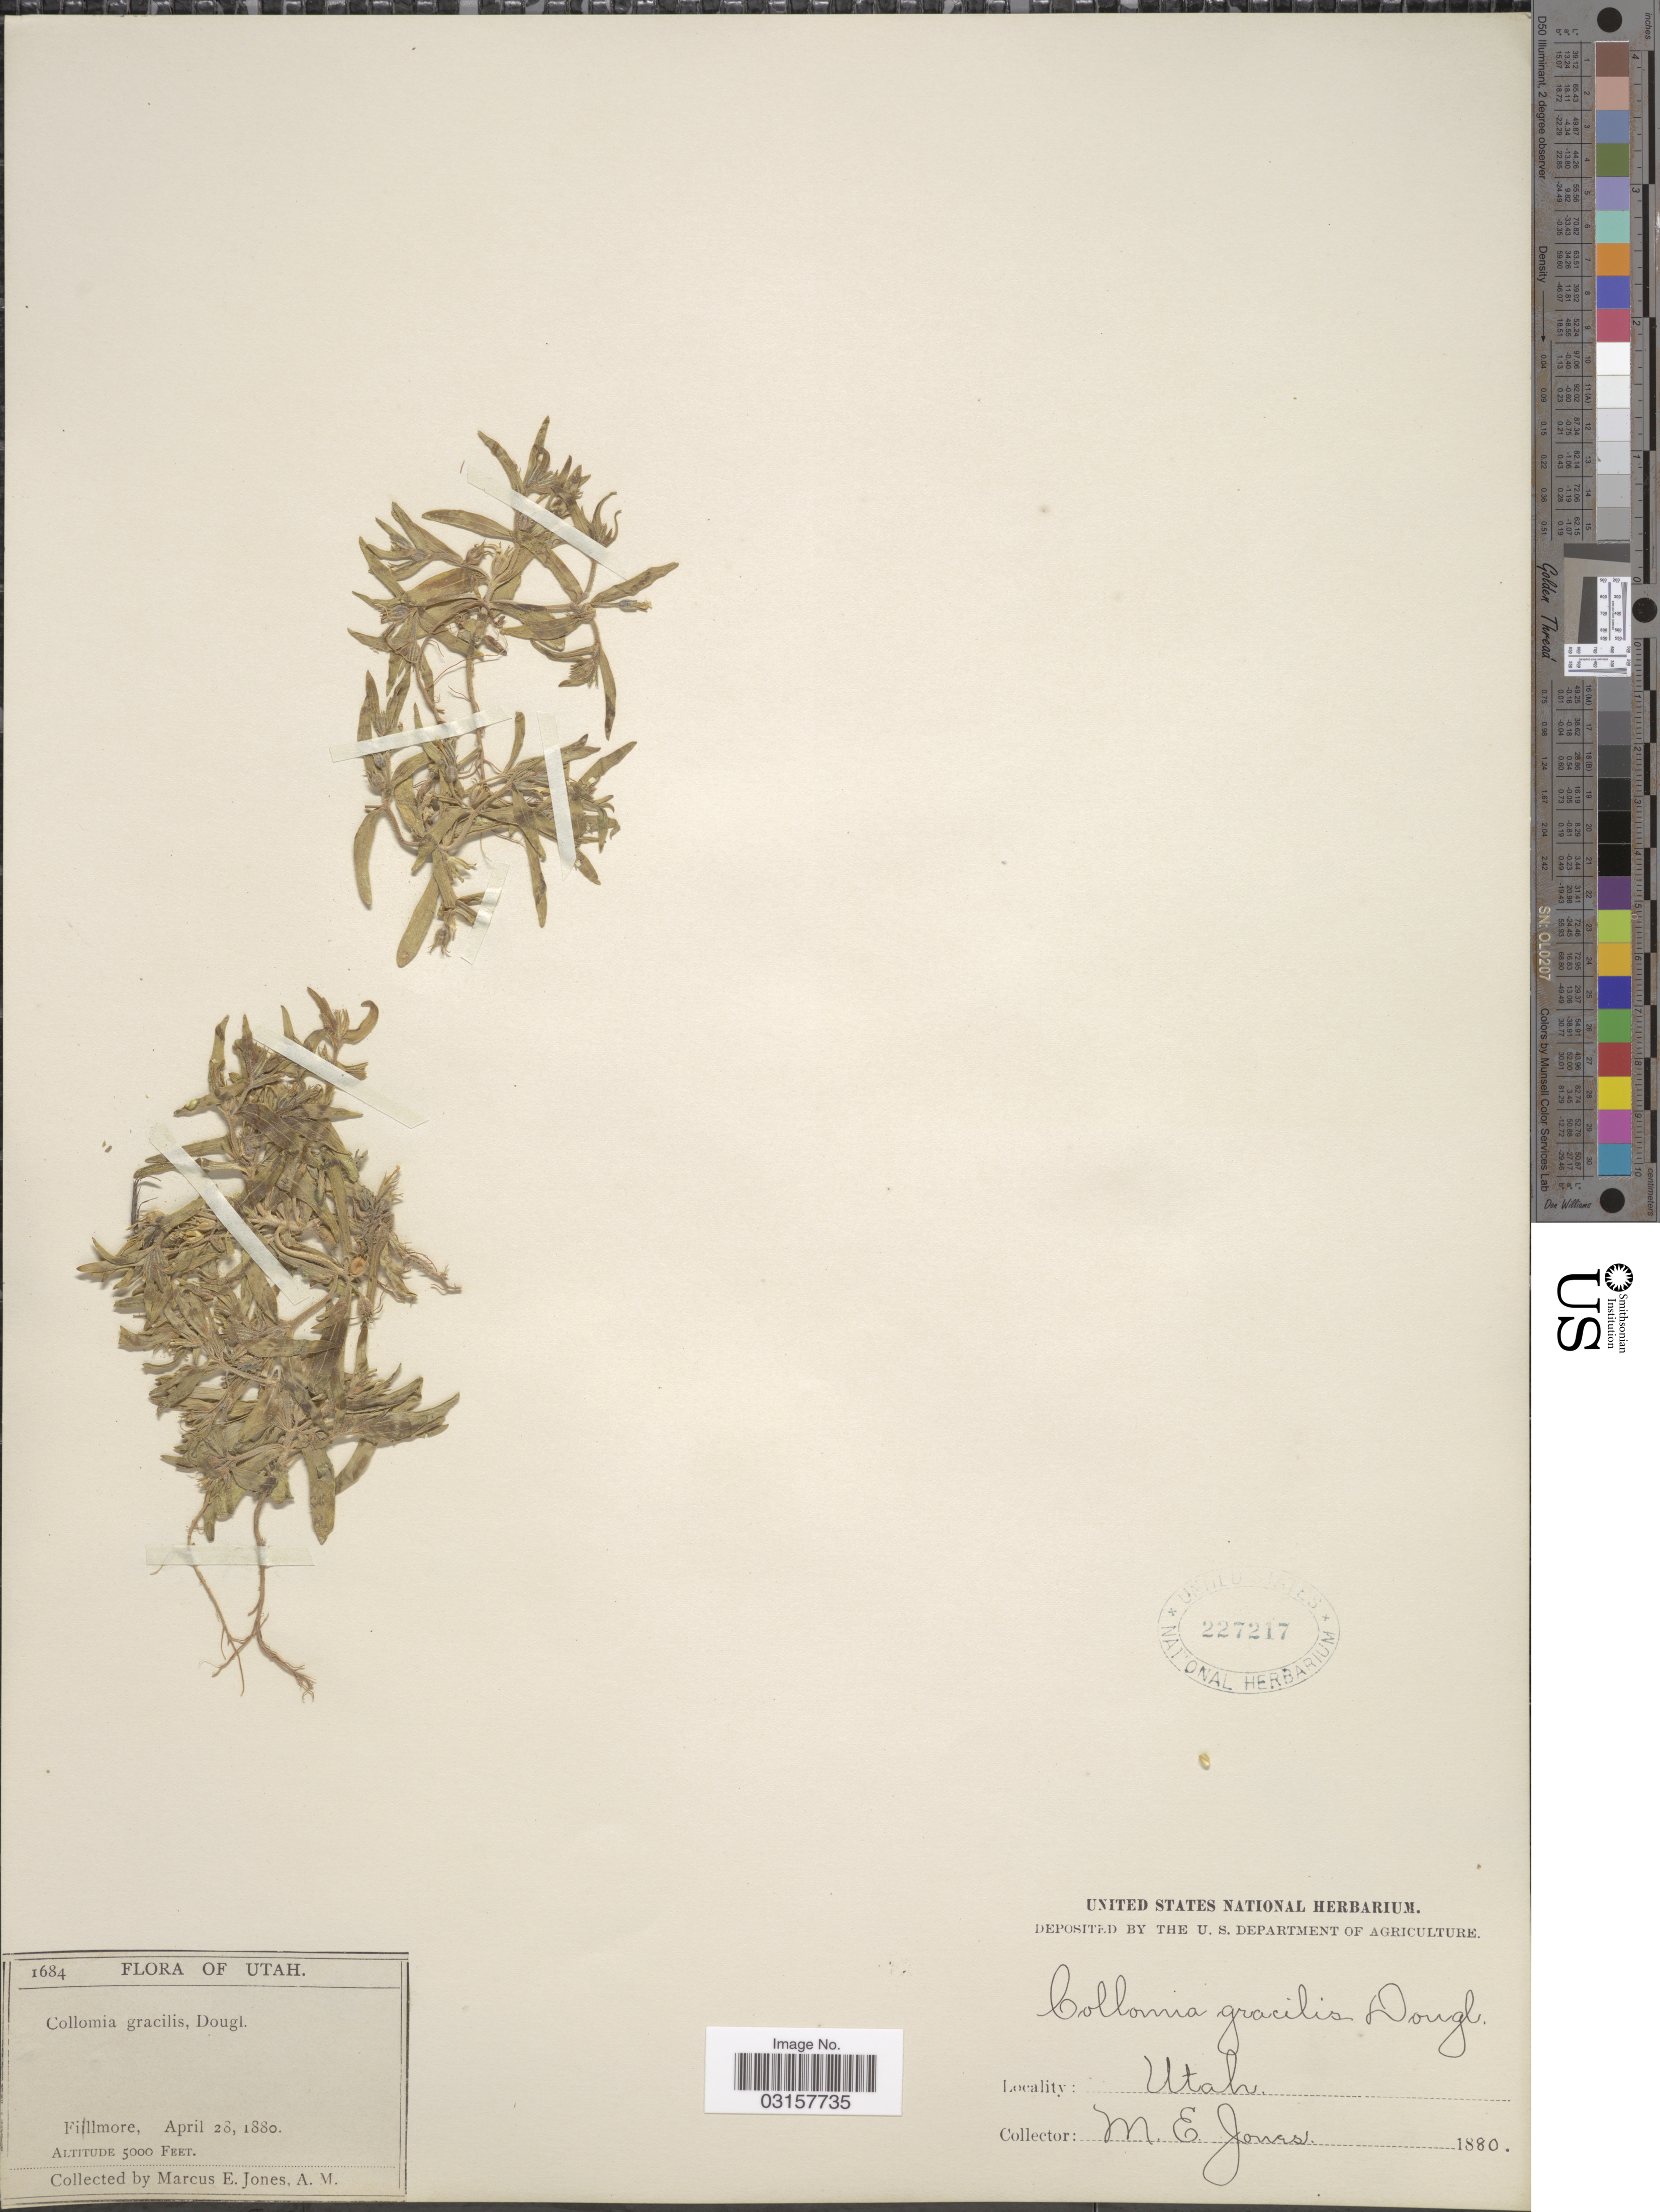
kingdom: Plantae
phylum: Tracheophyta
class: Magnoliopsida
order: Ericales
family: Polemoniaceae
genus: Microsteris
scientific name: Microsteris gracilis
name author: (Hook.) Greene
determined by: (US) Smithsonian Institution - National Museum of Natural History - Department of Botany (UNITED STATES)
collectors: M. E. Jones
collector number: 1684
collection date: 1880-04-28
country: United States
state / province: Utah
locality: Fillmore.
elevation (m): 1524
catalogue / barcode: US 227217